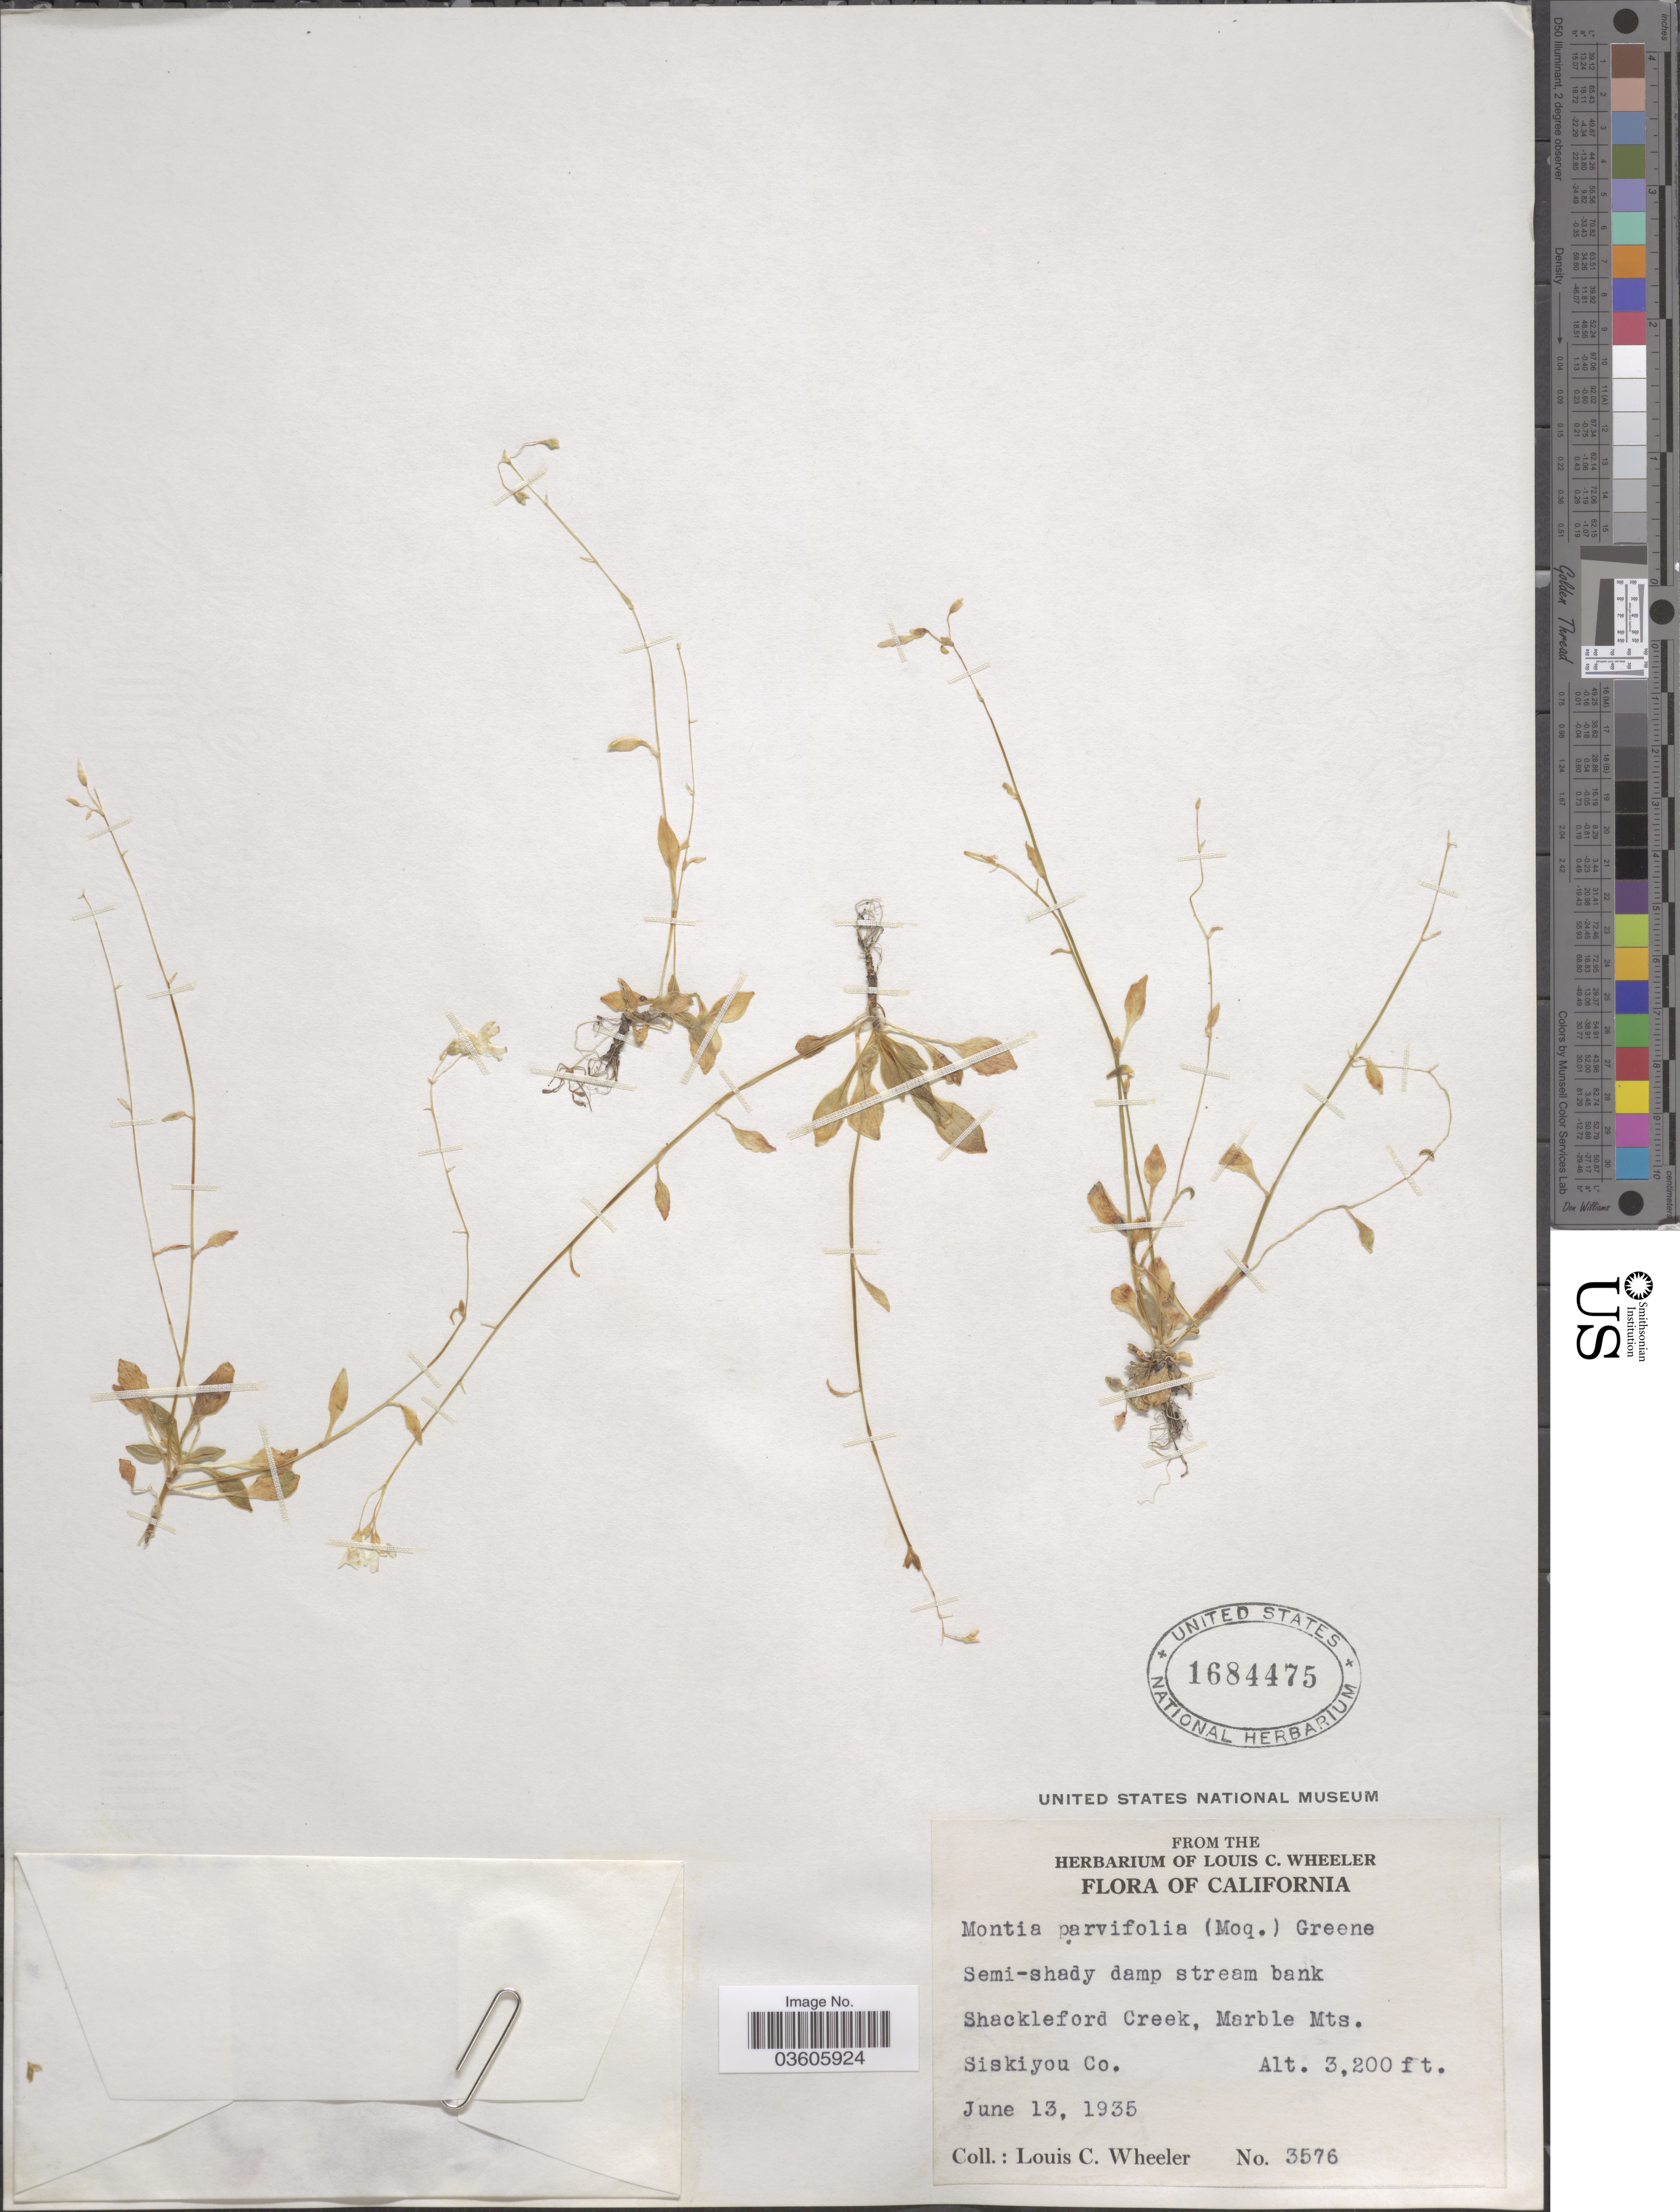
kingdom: Plantae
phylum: Tracheophyta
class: Magnoliopsida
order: Caryophyllales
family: Montiaceae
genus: Montia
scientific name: Montia parvifolia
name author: (Moc. ex DC.) Greene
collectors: L. C. Wheeler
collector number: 3576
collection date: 1935-06-13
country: United States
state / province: California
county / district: Siskiyou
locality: Shackleford Creek, Marble Mts. Siskiyou Co.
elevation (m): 975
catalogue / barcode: US 1684475